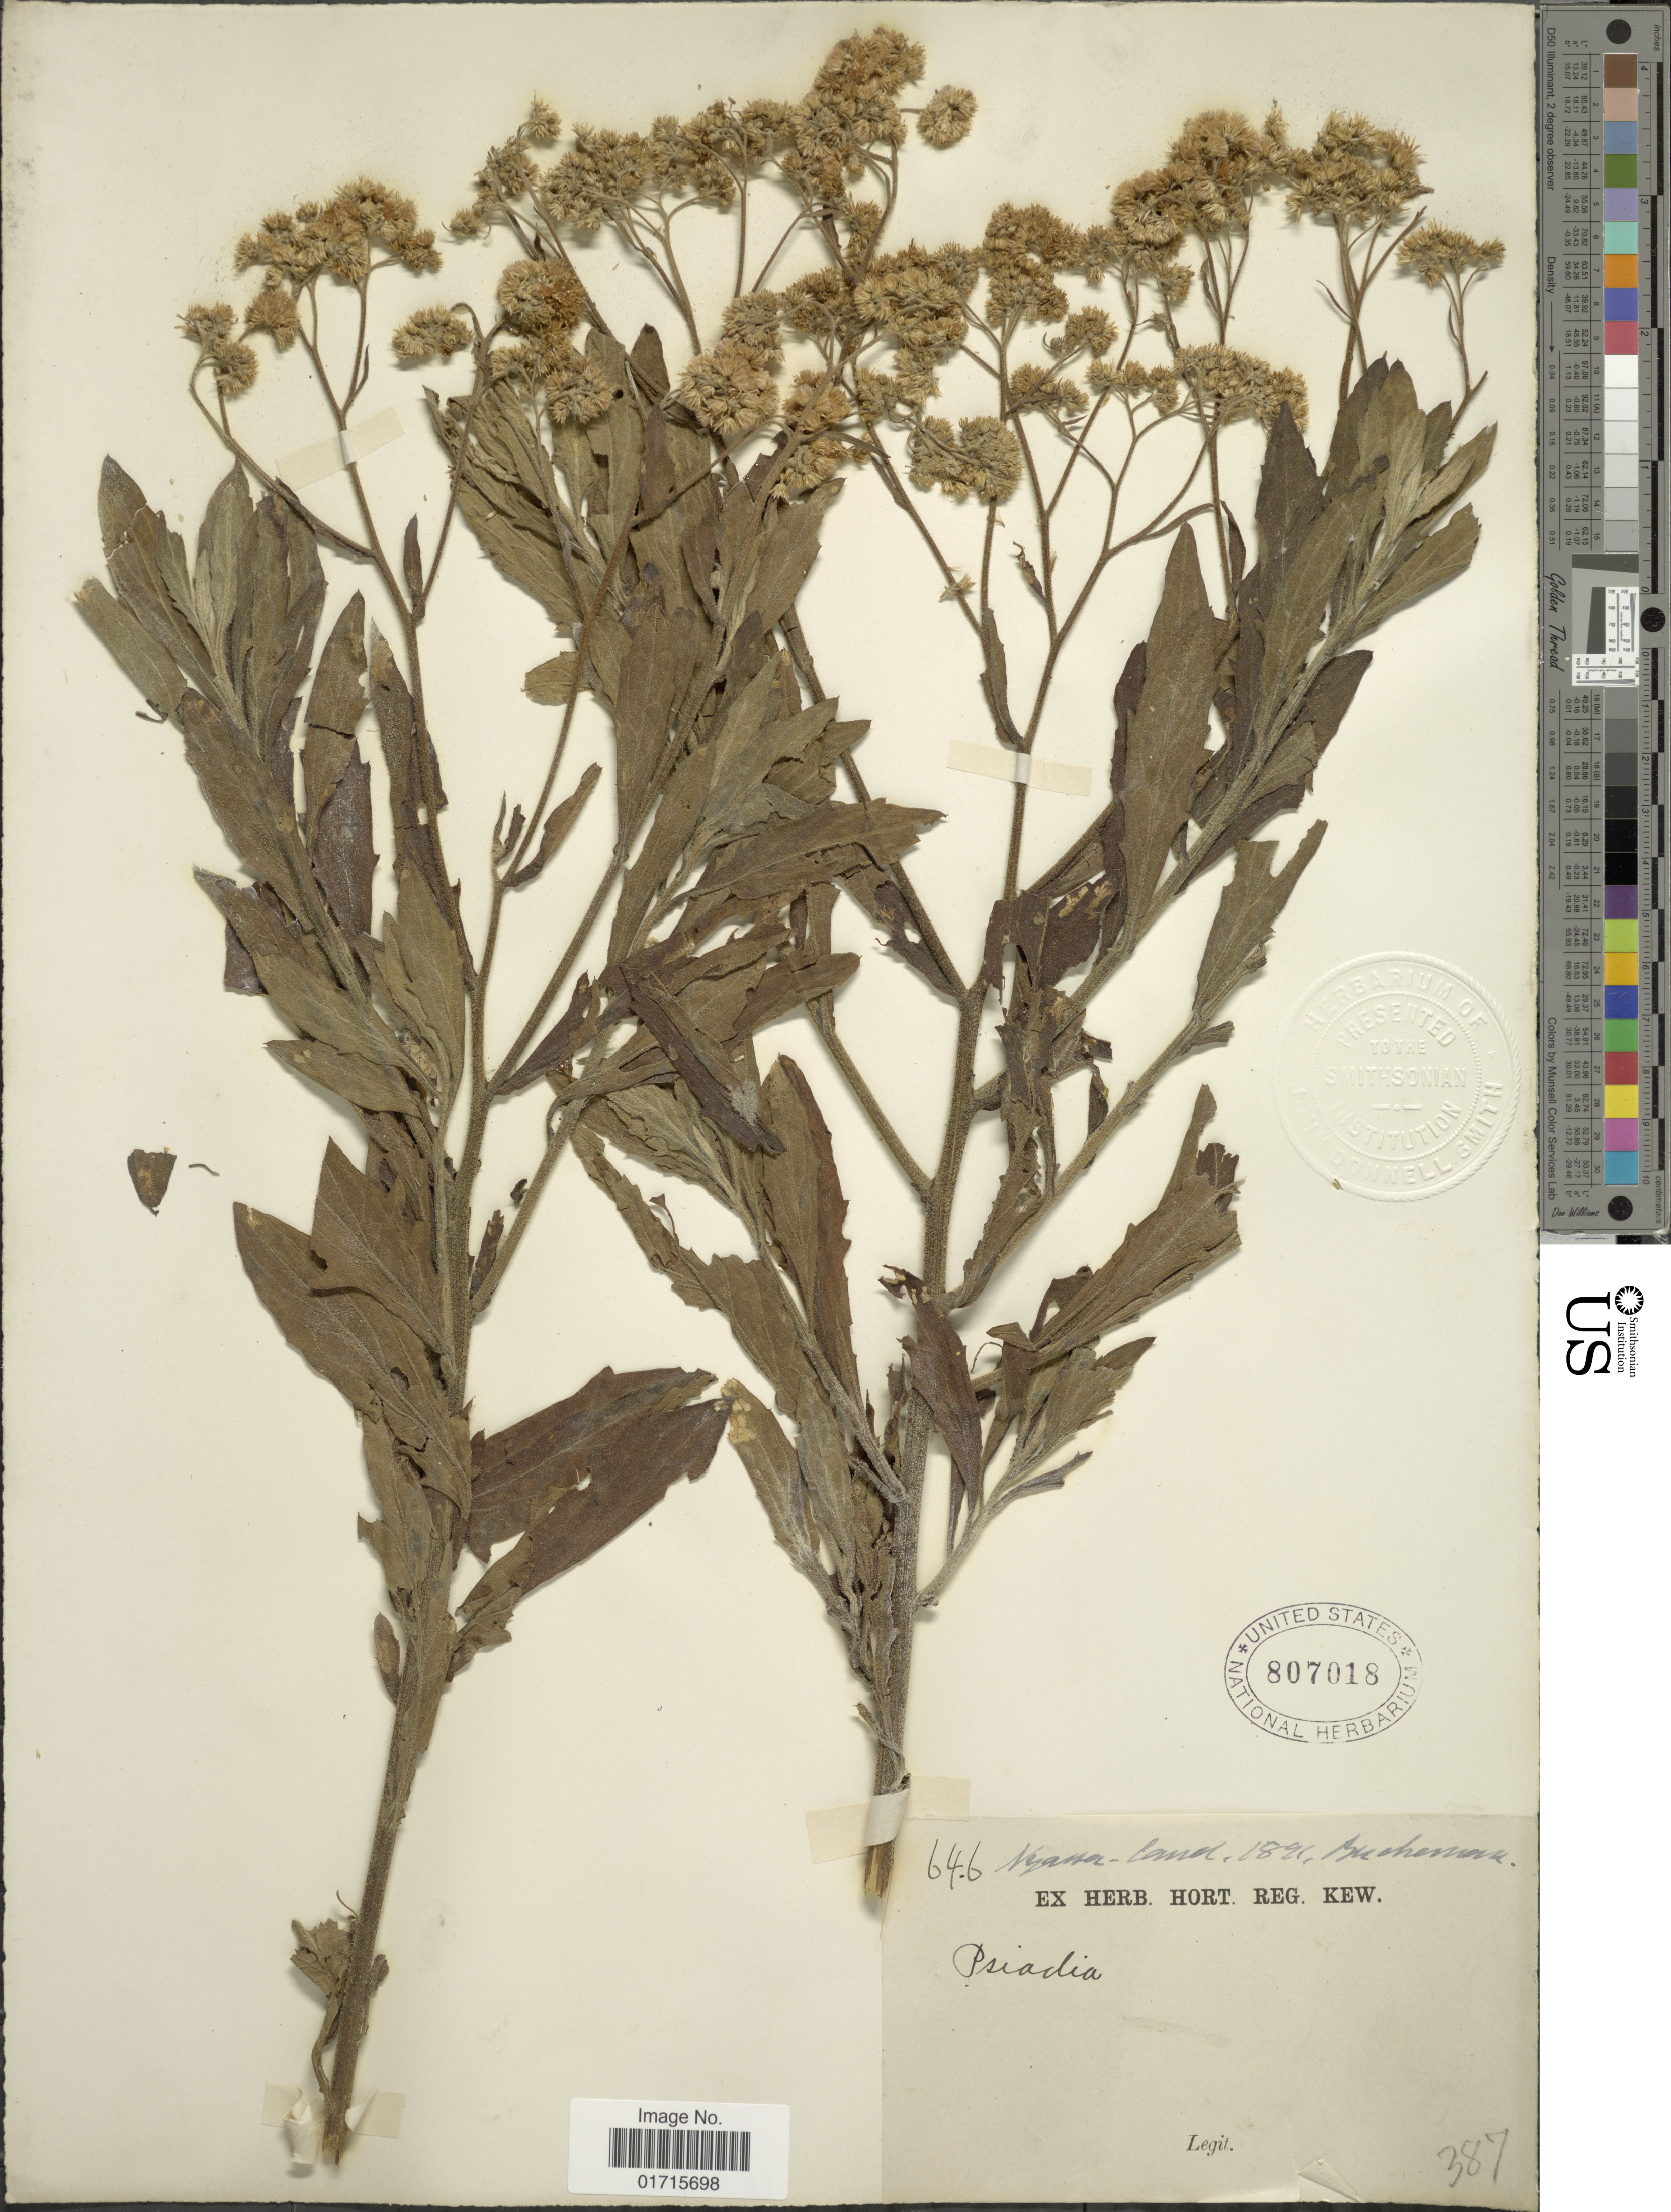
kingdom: Plantae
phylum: Tracheophyta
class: Magnoliopsida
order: Asterales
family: Asteraceae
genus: Psiadia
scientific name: Psiadia sp.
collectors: Buchanan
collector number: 646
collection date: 1891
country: Malawi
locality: Nyassa-land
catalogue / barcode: US 807018